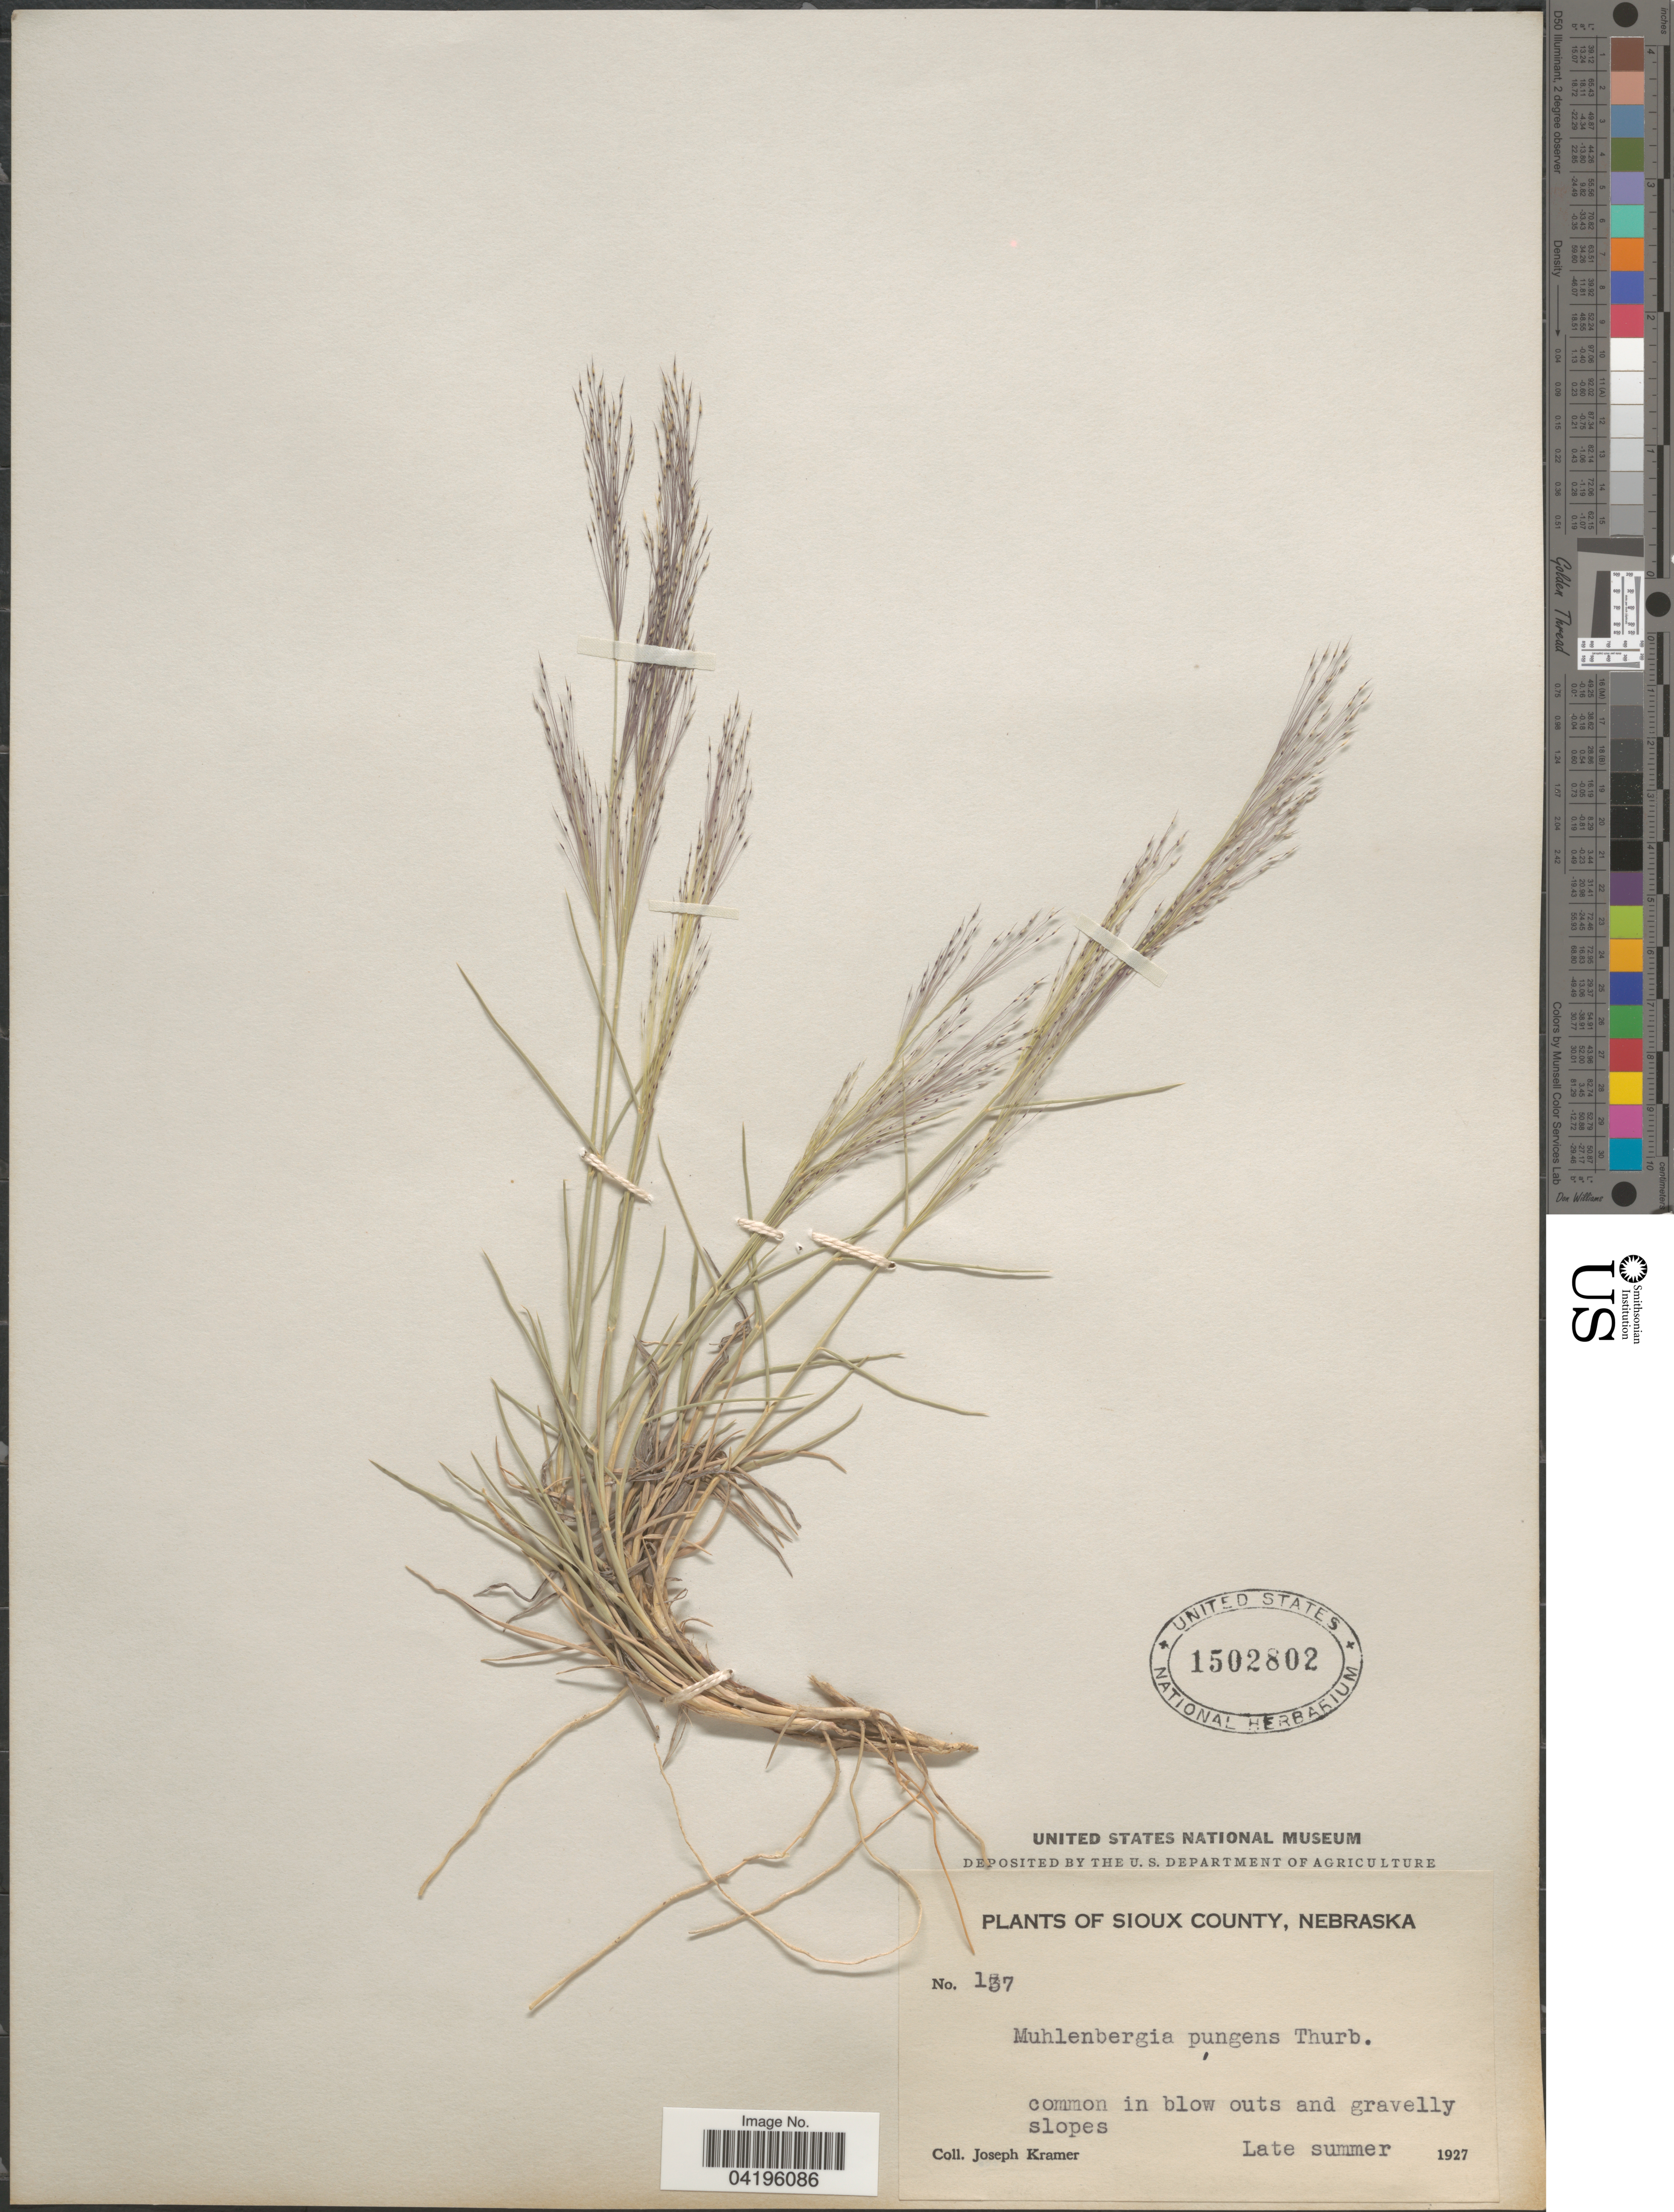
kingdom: Plantae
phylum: Tracheophyta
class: Liliopsida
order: Poales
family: Poaceae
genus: Muhlenbergia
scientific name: Muhlenbergia pungens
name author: Thurb. ex A. Gray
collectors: J. Kramer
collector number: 137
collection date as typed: Late summer 1927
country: United States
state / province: Nebraska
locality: Sioux County.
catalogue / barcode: US 1502802